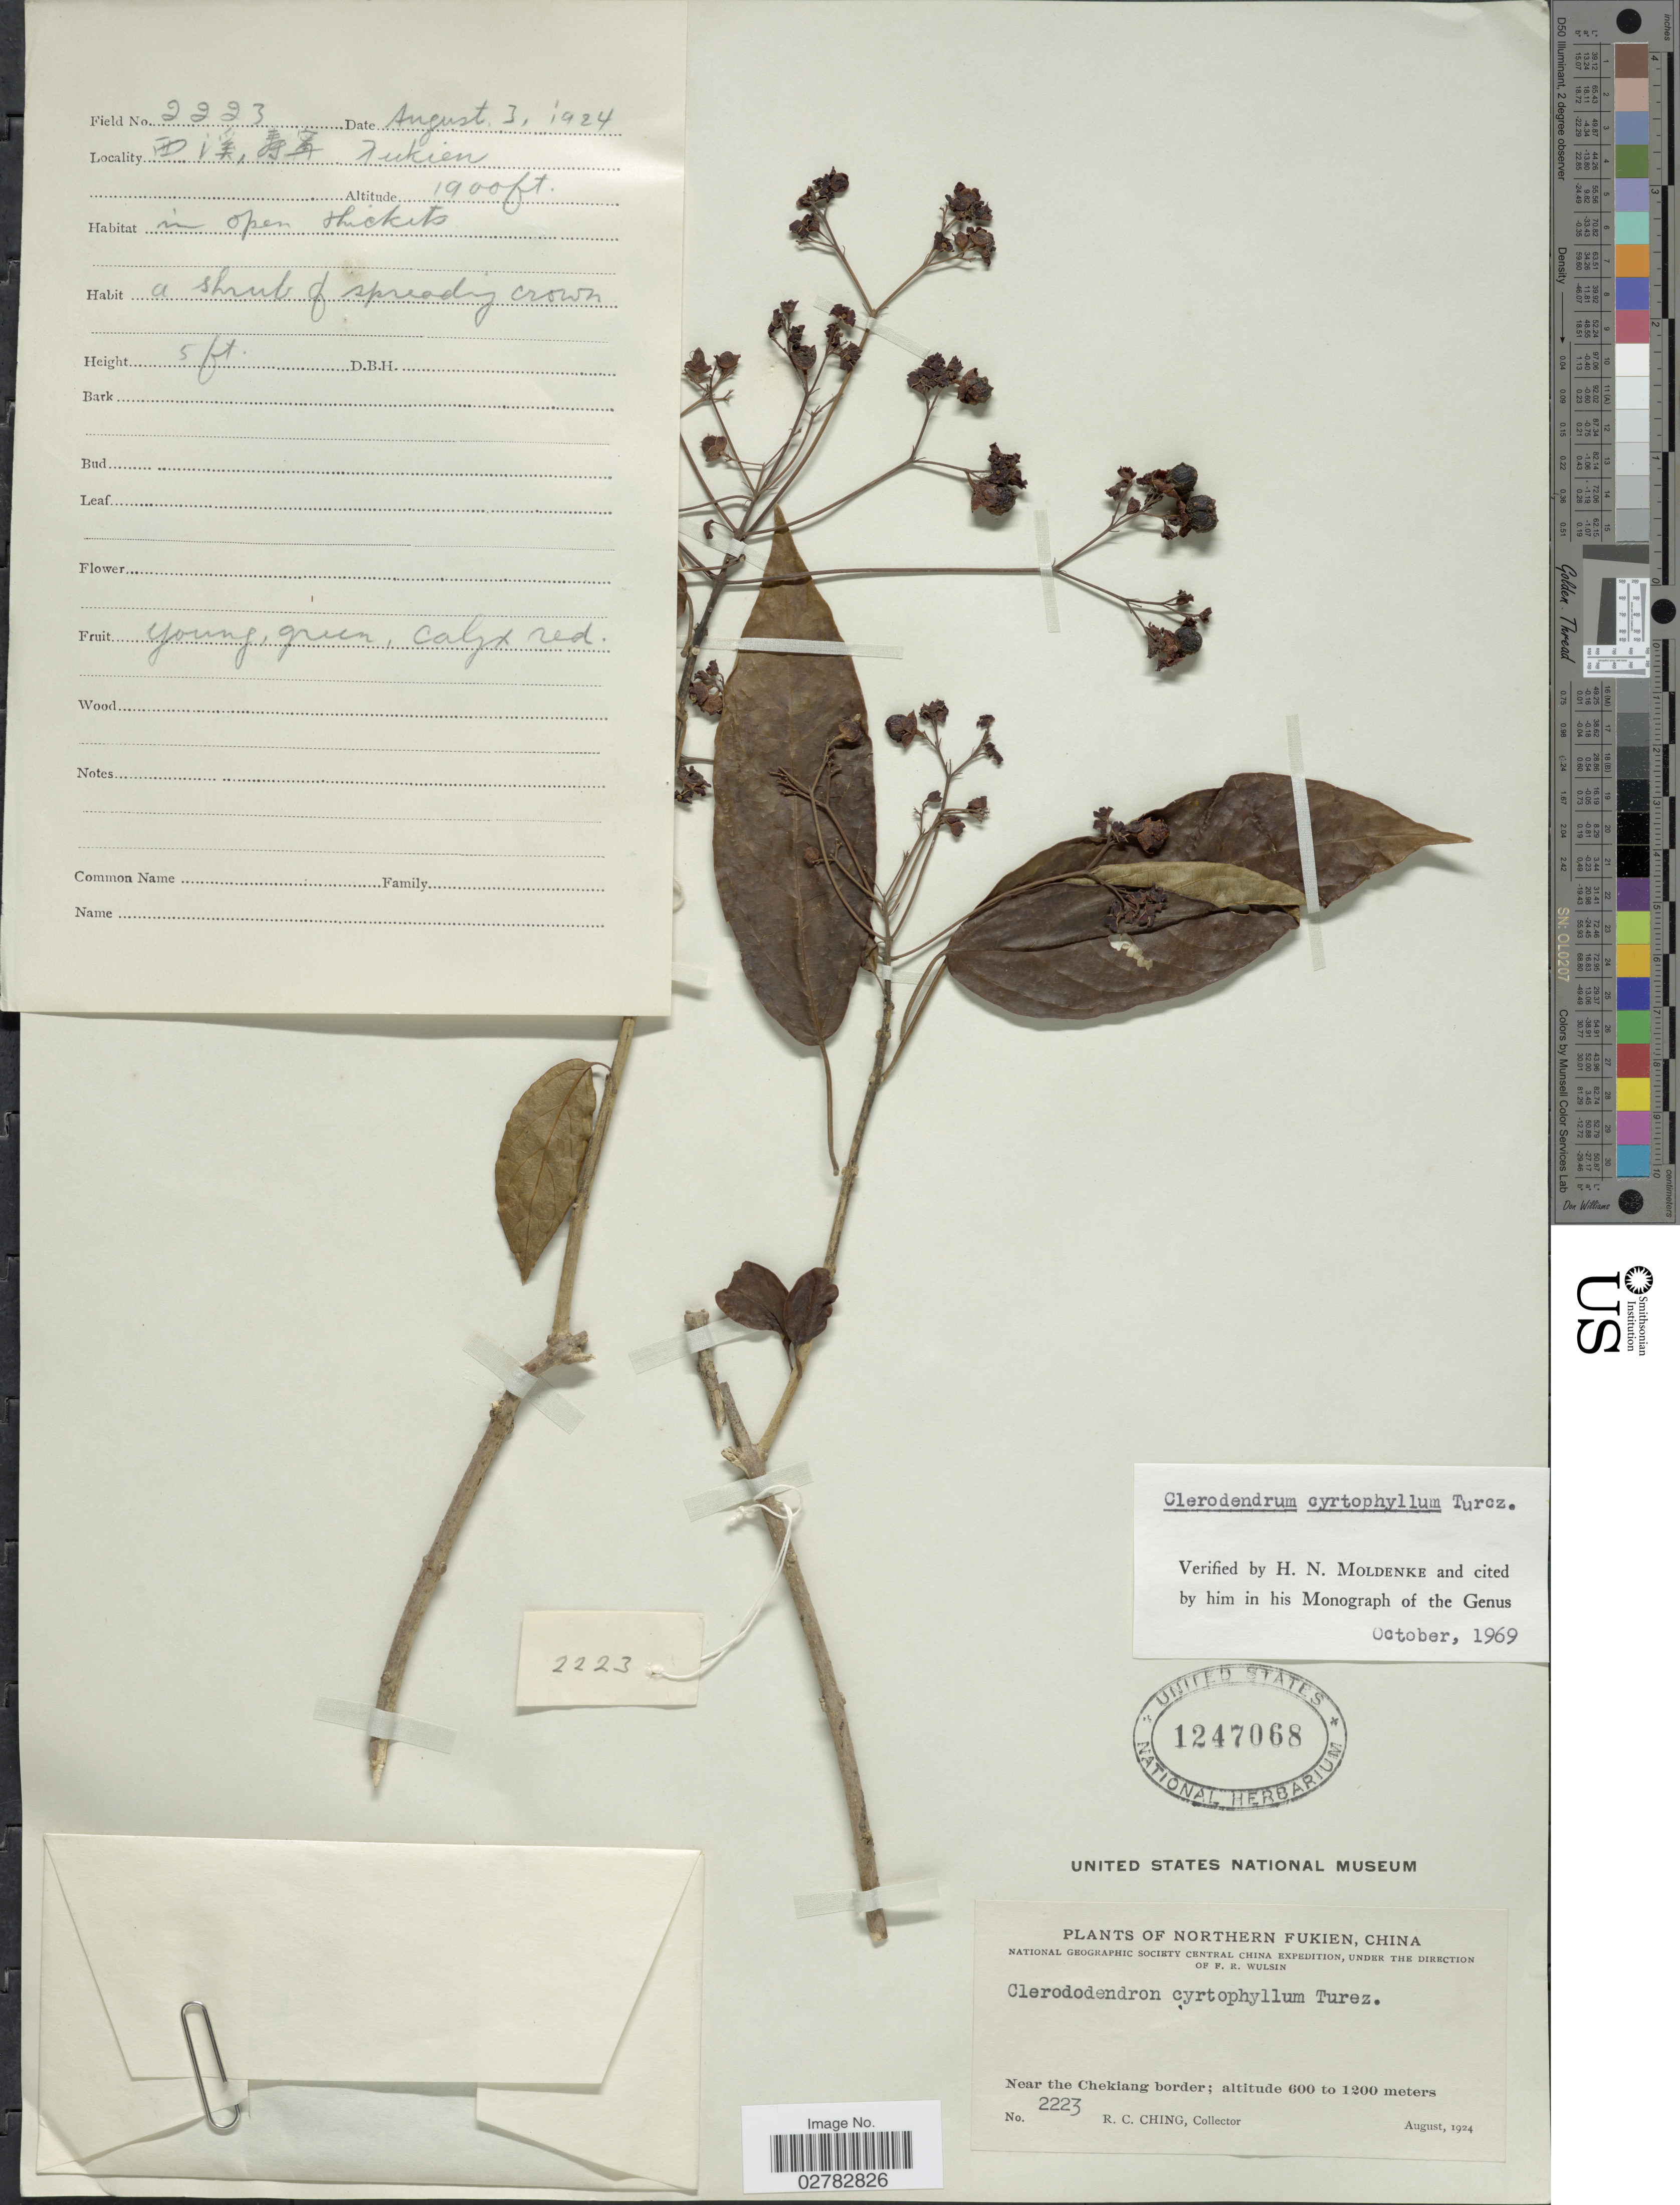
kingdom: Plantae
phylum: Tracheophyta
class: Magnoliopsida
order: Lamiales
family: Lamiaceae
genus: Clerodendrum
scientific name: Clerodendrum cyrtophyllum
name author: Turcz.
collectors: R. C. Ching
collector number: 2223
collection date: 1924-08-03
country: China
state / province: Fujian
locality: Northern Fukien. Near the Chekiang border.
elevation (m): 579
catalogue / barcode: US 1247068